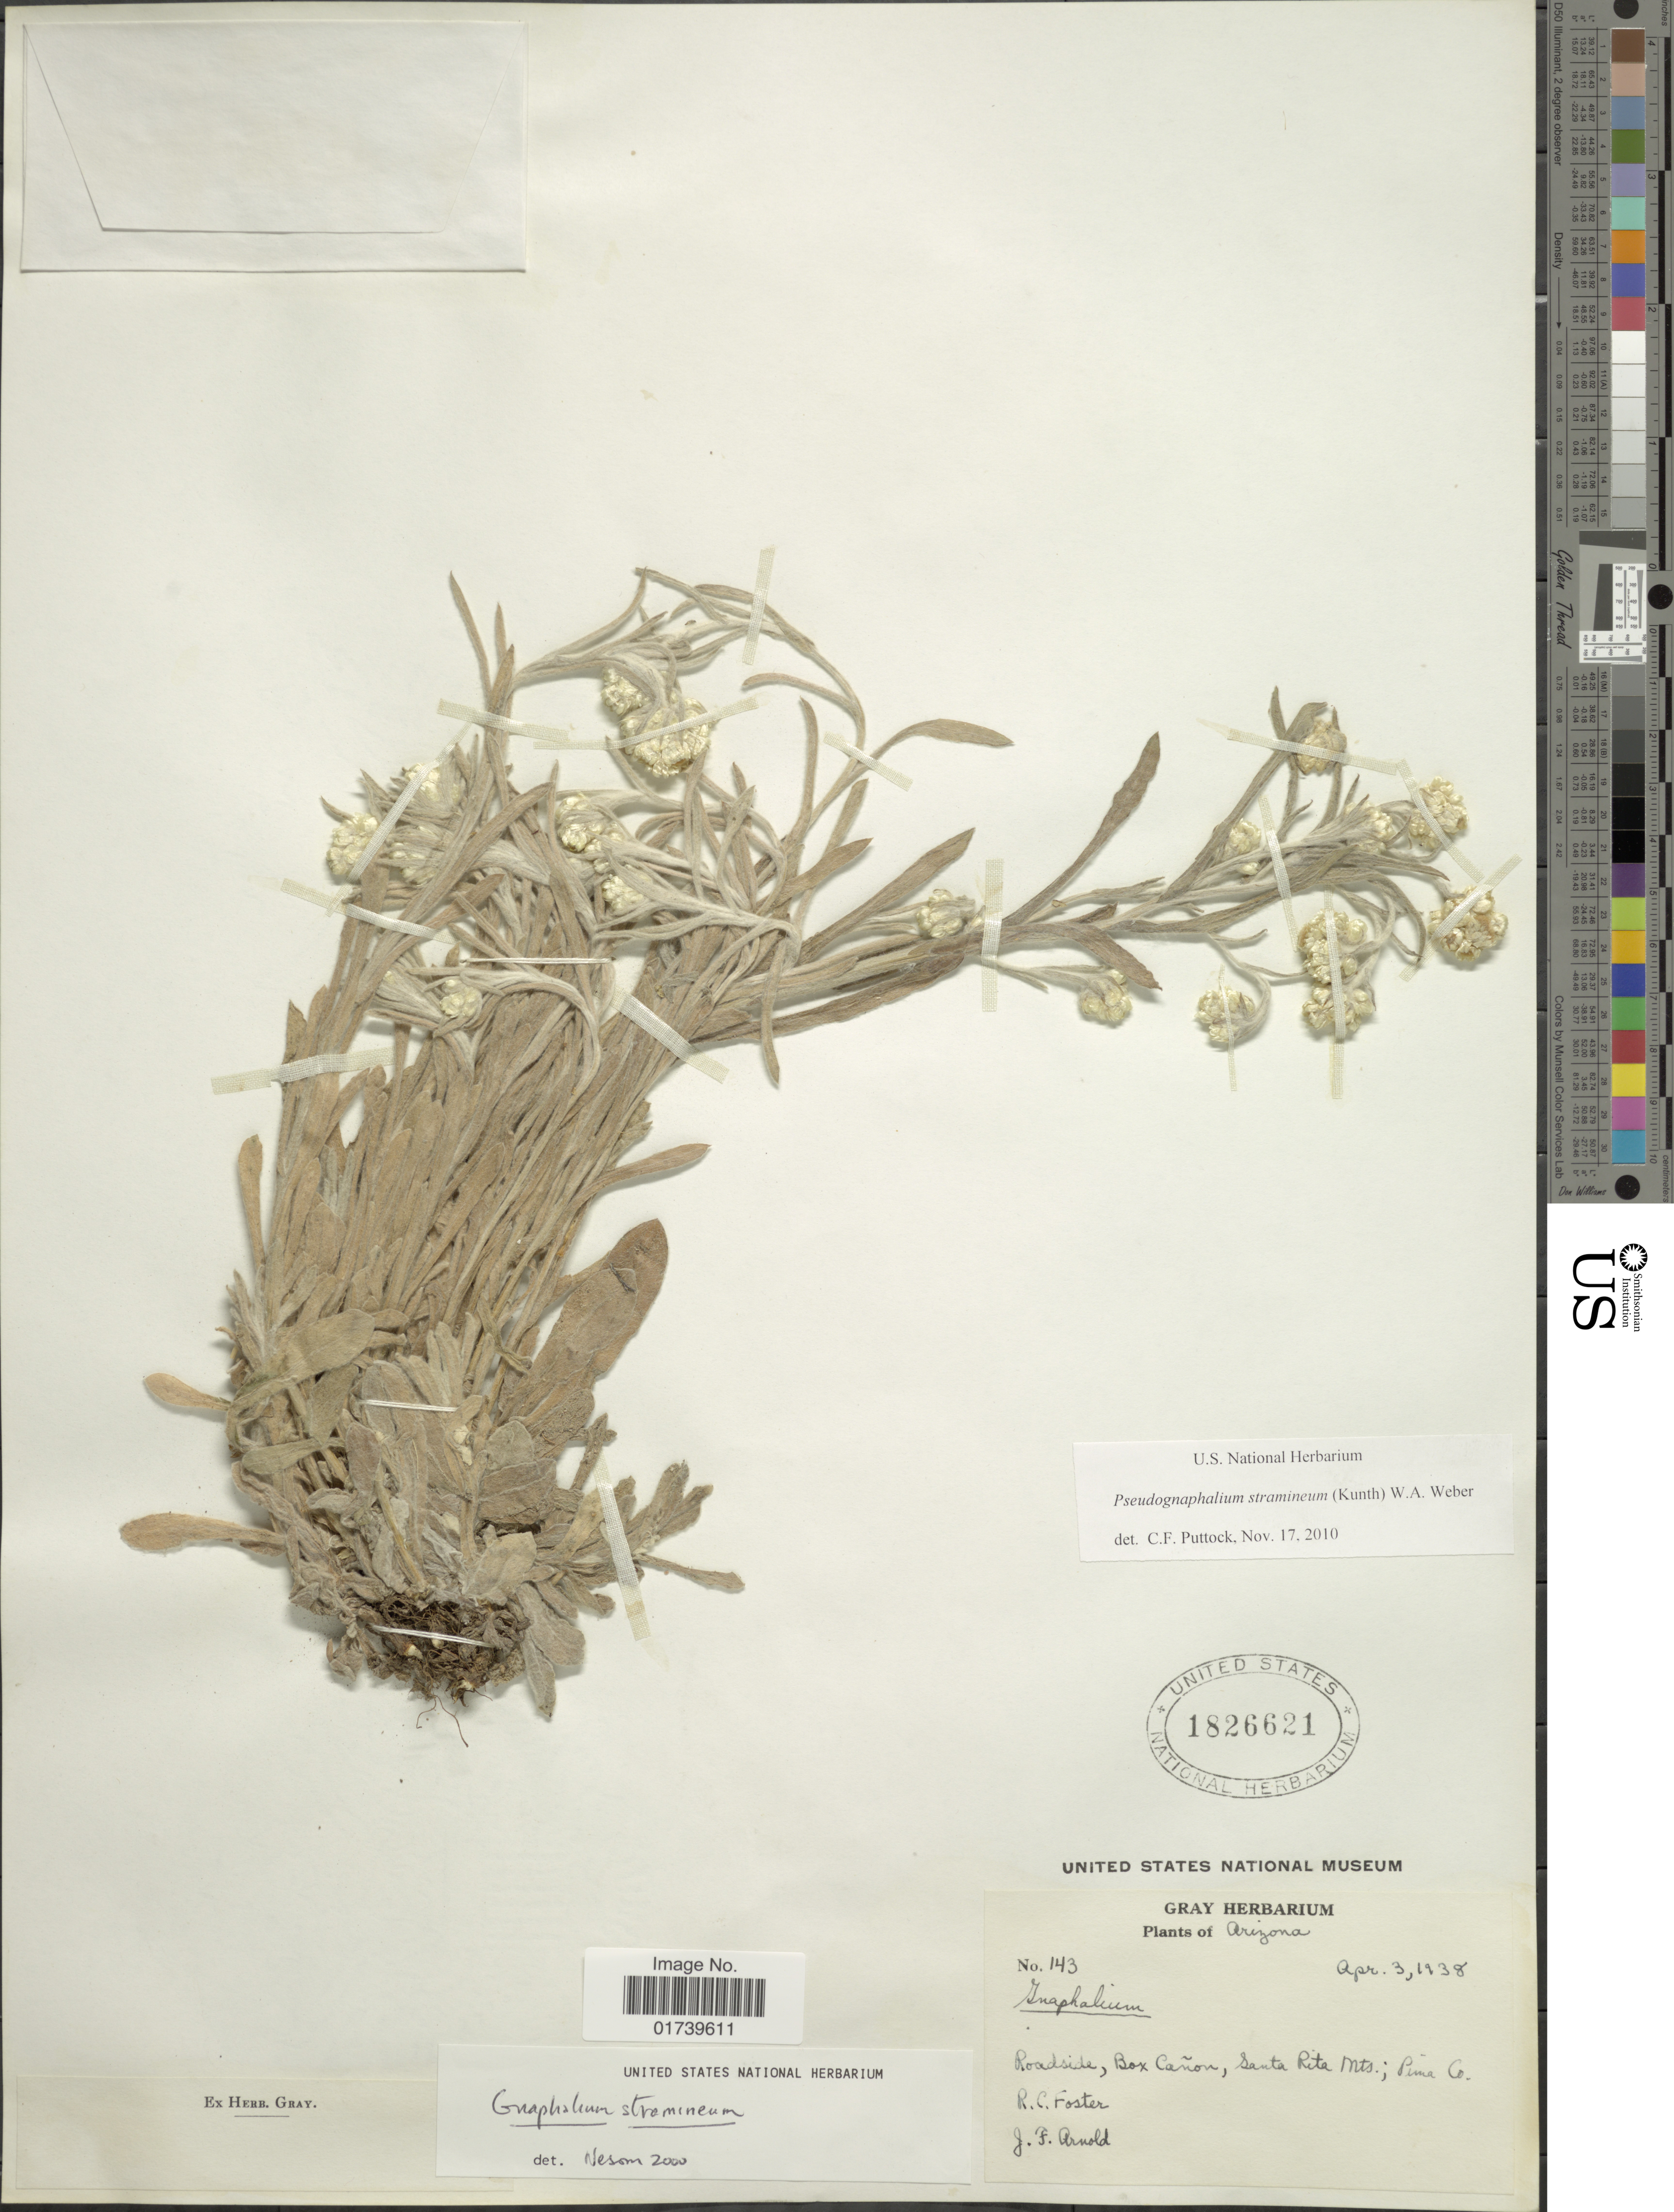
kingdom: Plantae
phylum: Tracheophyta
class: Magnoliopsida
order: Asterales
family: Asteraceae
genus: Pseudognaphalium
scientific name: Pseudognaphalium stramineum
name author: (Kunth) Anderb.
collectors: R. C. Foster & J. F. Arnold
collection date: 1938-04-03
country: United States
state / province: Arizona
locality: Roadside, Box Canon, Santa Rita Mts; Pina Co.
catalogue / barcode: US 1826621